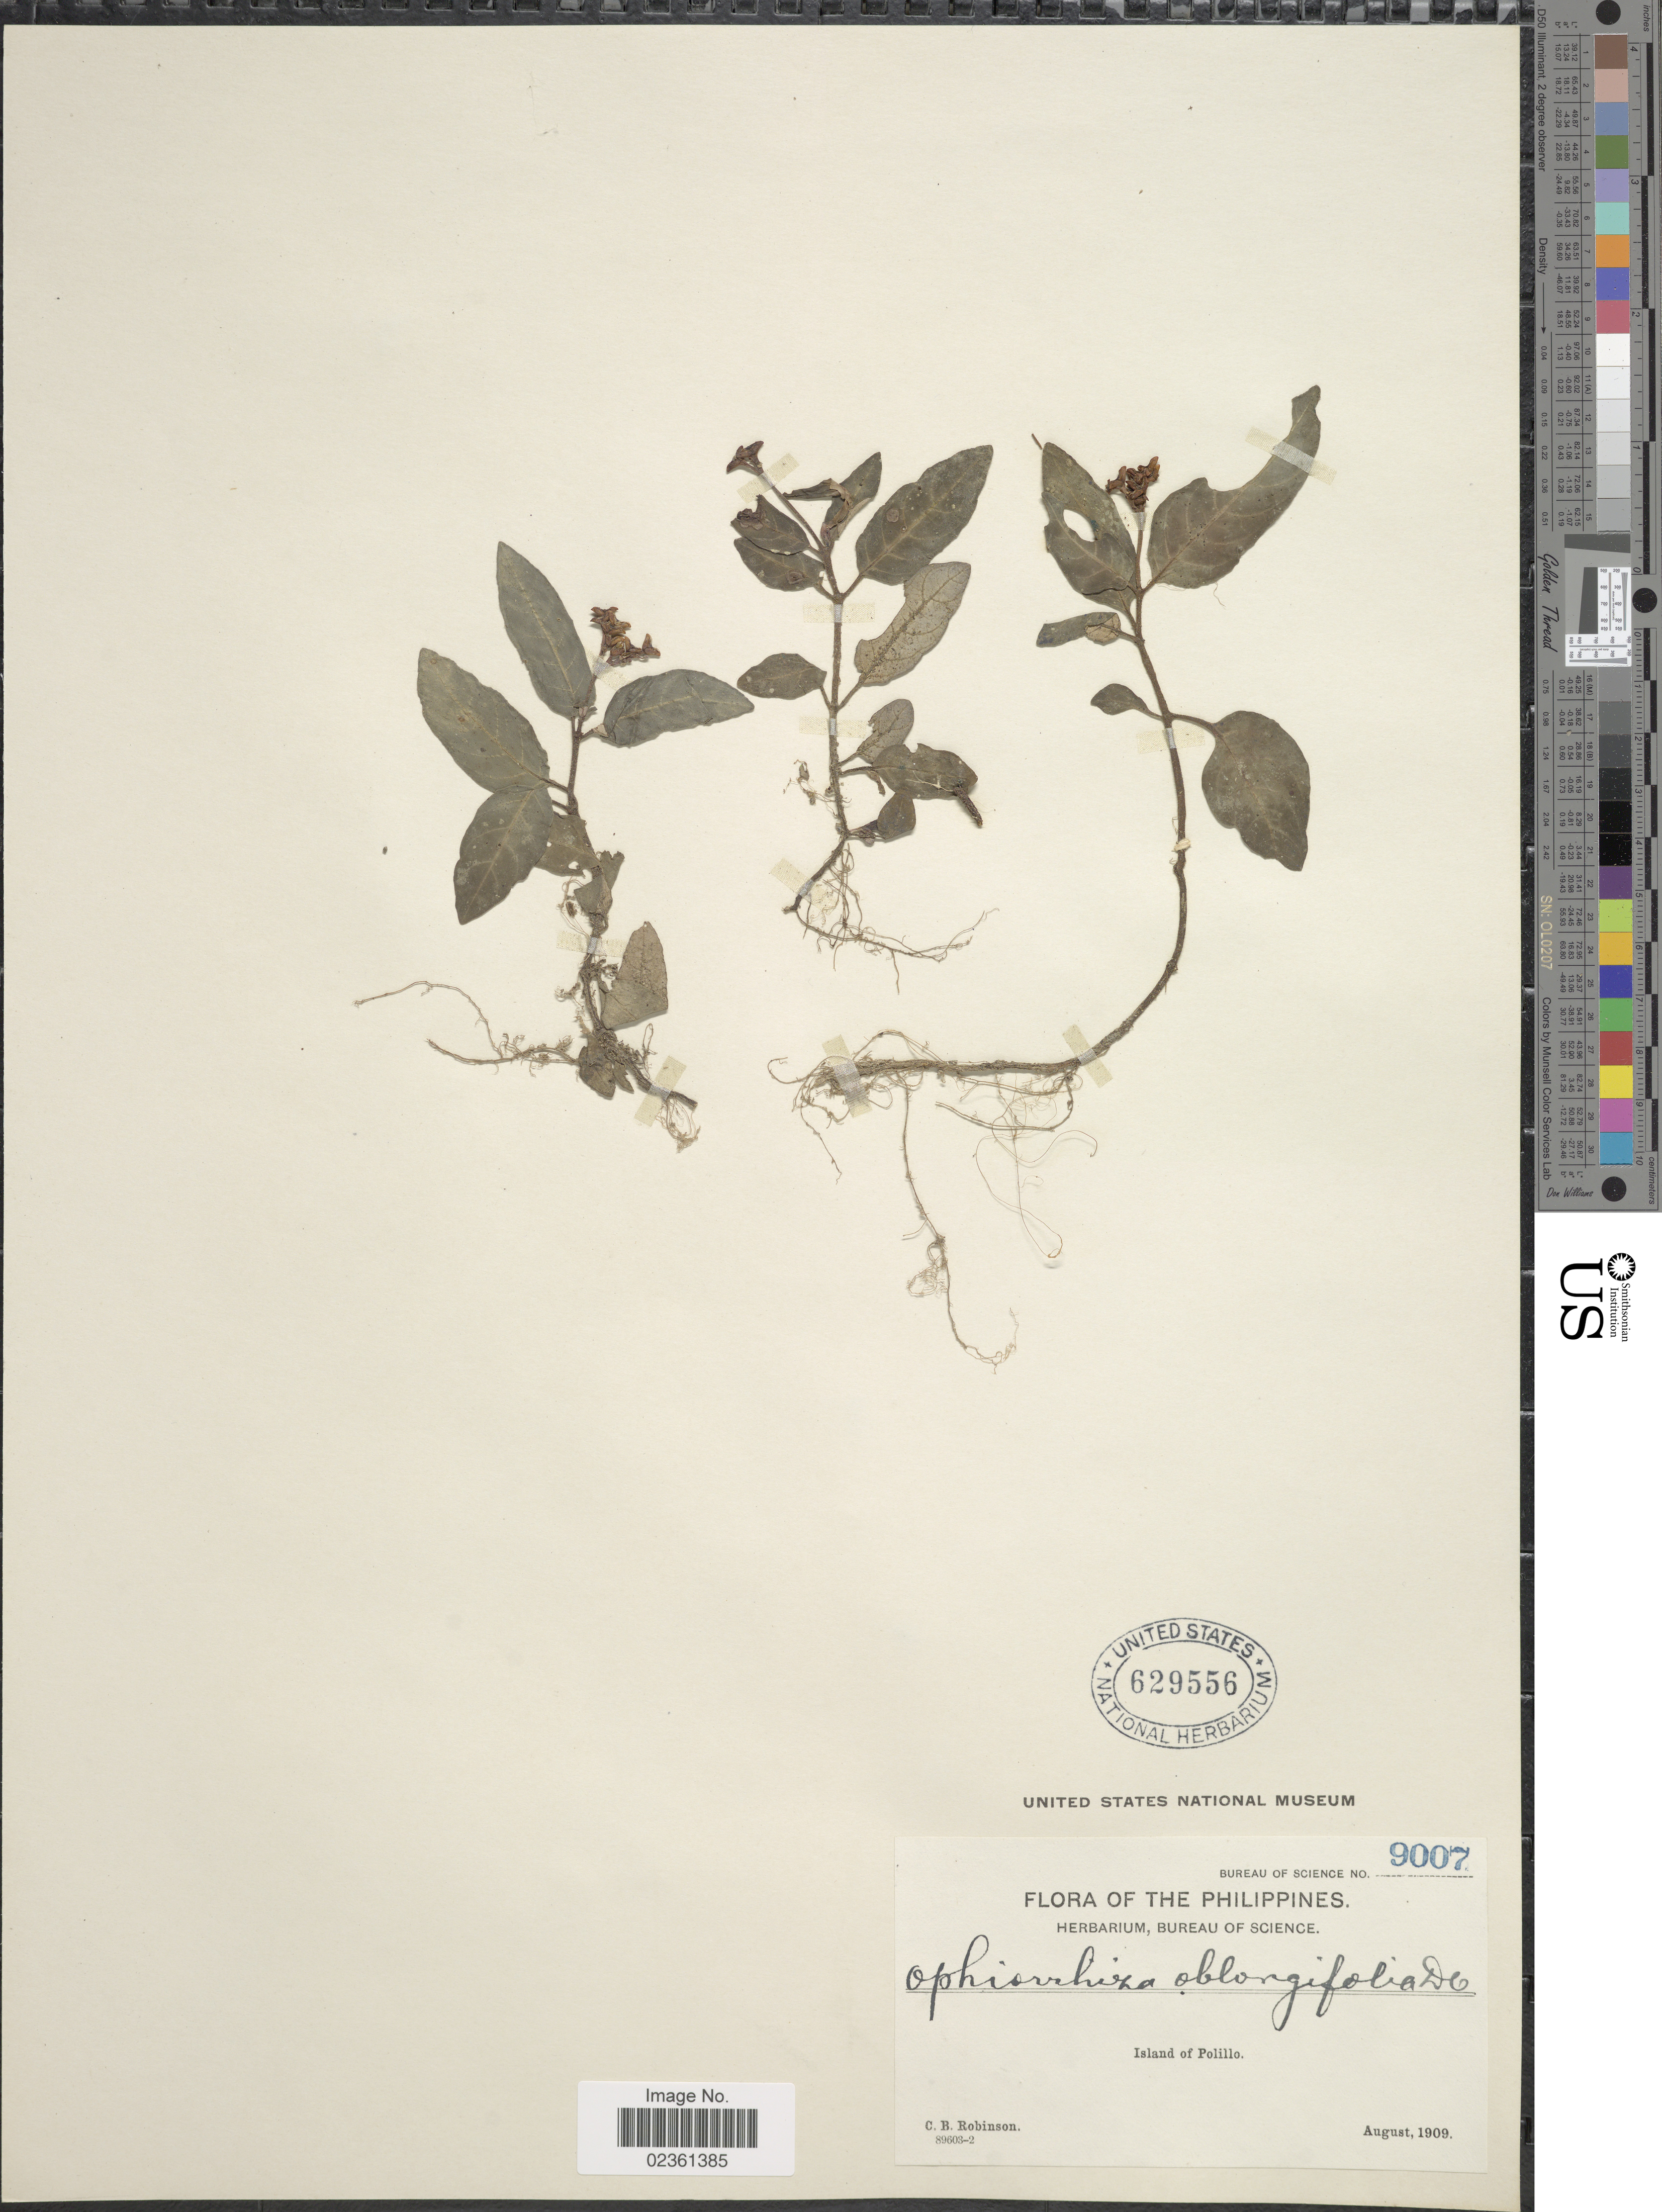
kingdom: Plantae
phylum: Tracheophyta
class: Magnoliopsida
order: Gentianales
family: Rubiaceae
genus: Ophiorrhiza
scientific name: Ophiorrhiza oblongifolia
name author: DC.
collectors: C. Robinson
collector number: Bureau of Science 9007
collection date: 1909-08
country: Philippines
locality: Island of Polillo.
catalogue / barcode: US 629556